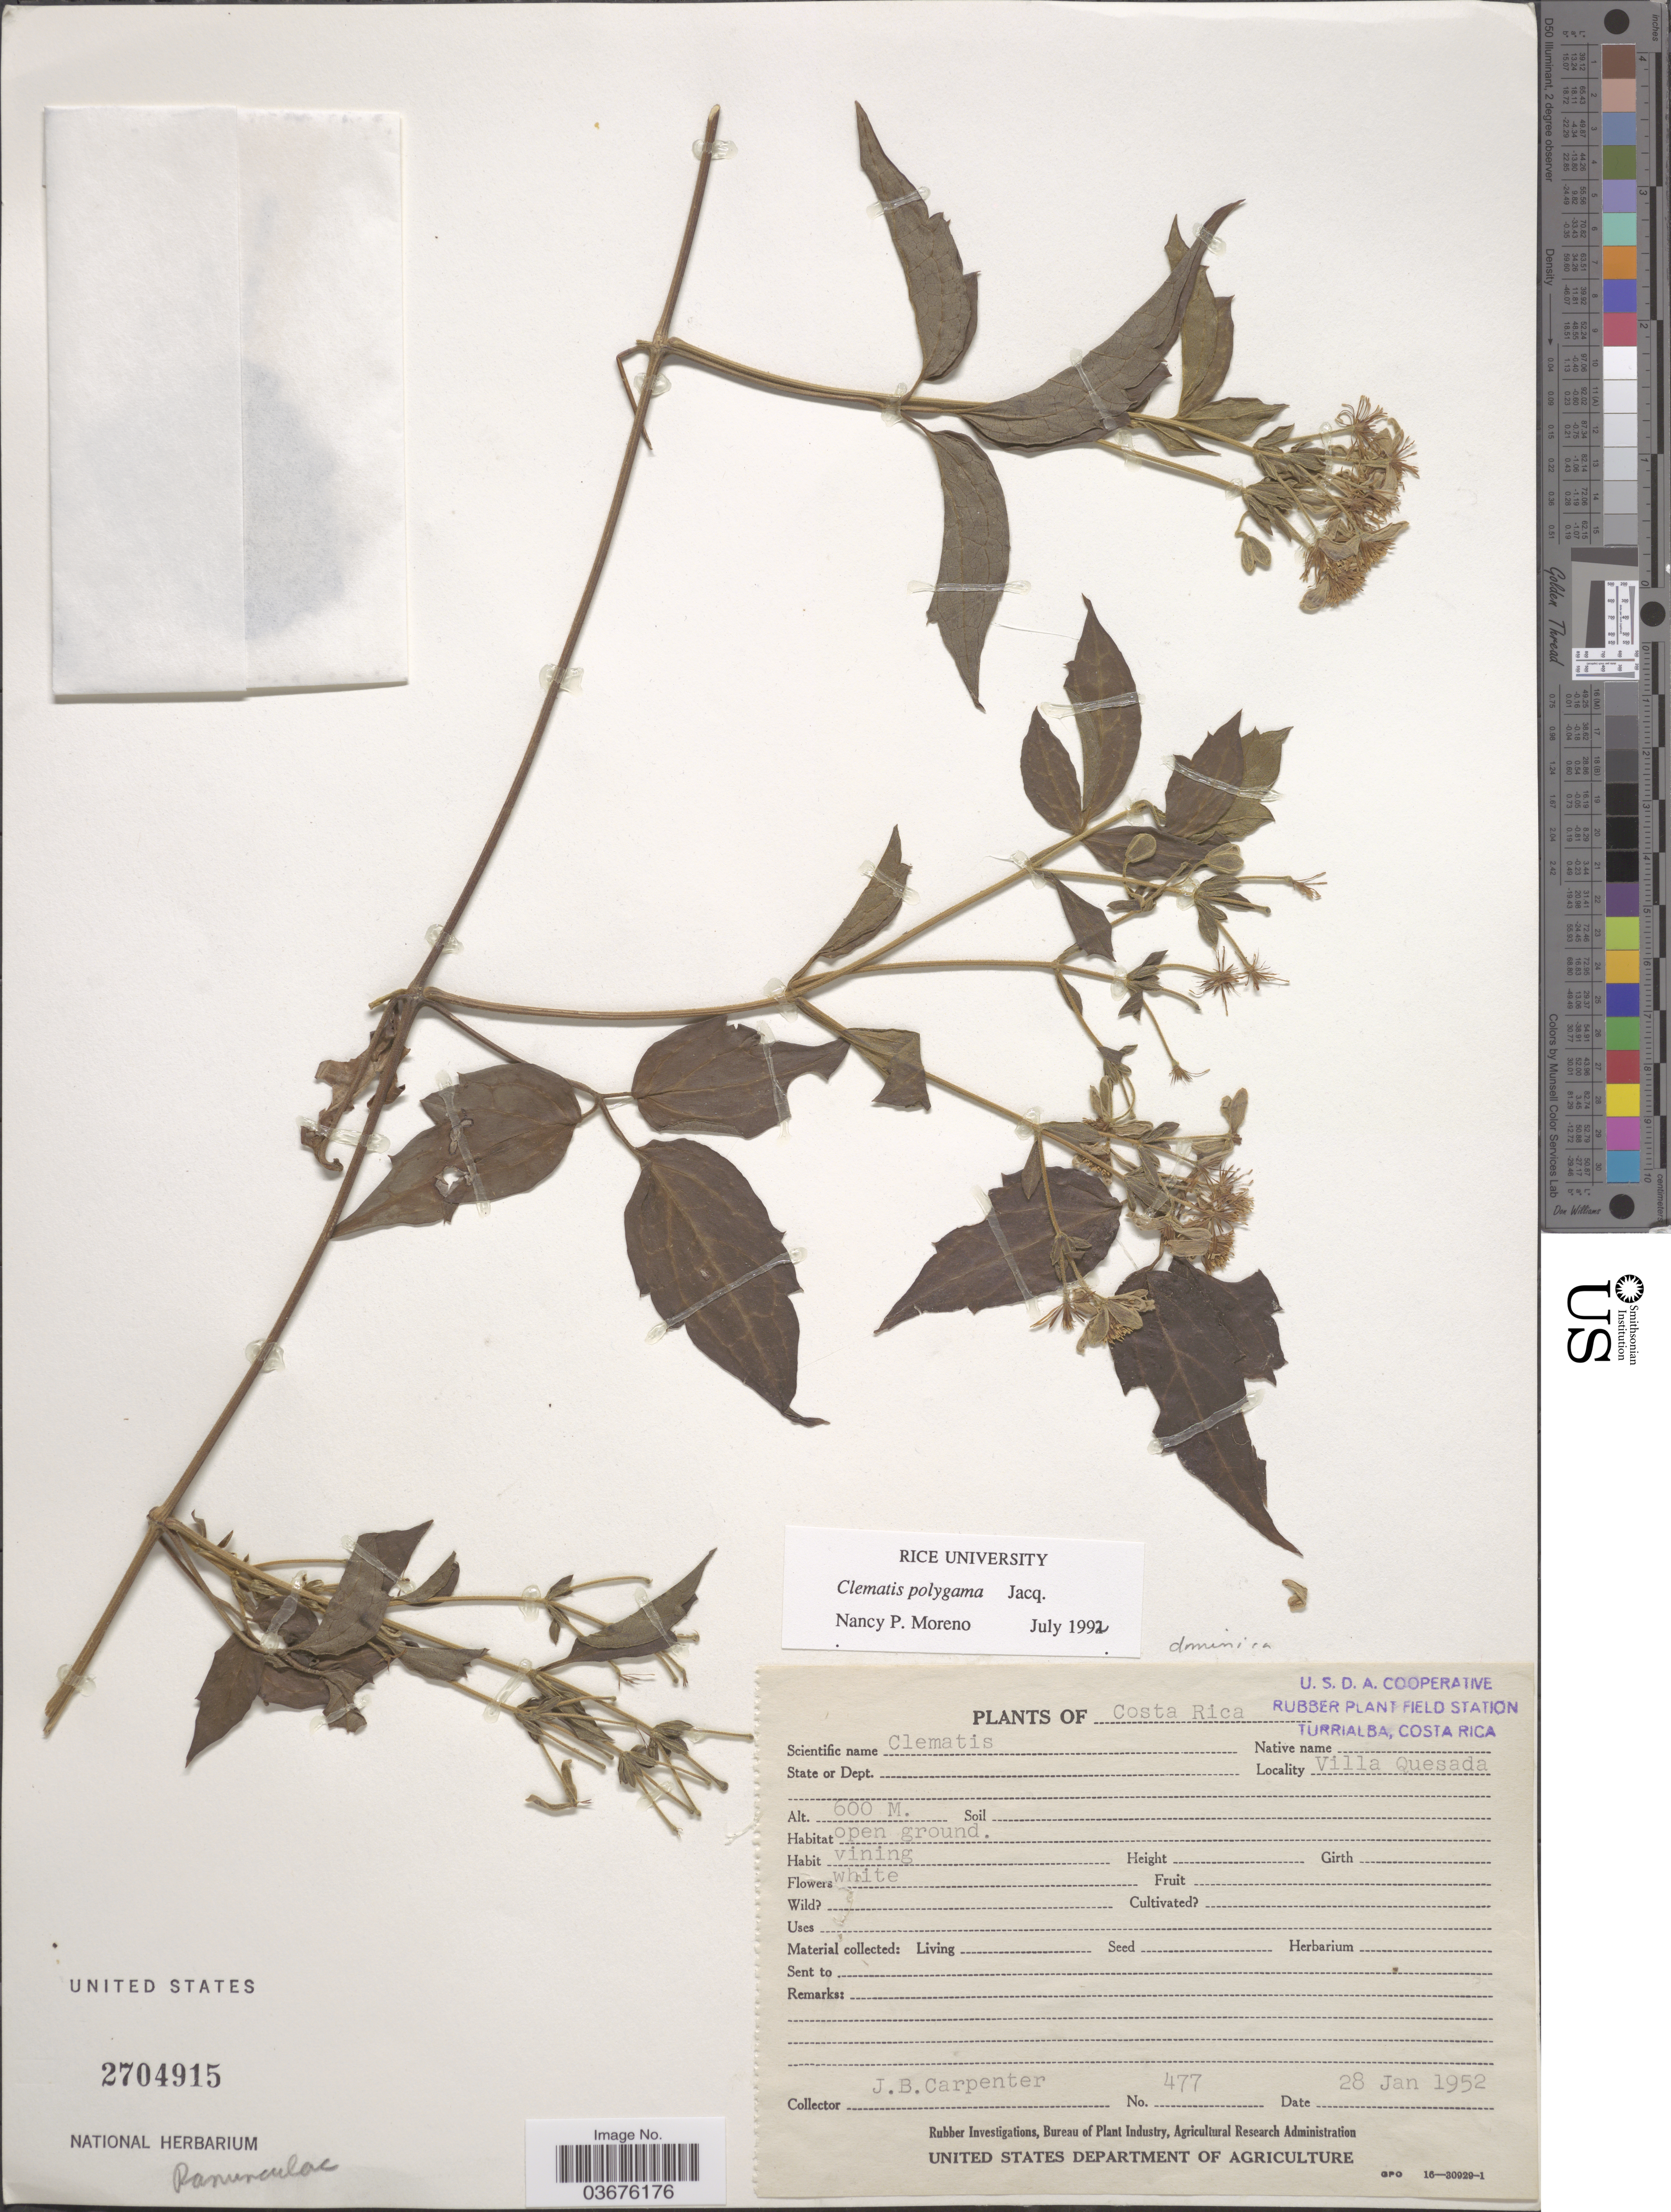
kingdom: Plantae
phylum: Tracheophyta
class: Magnoliopsida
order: Ranunculales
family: Ranunculaceae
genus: Clematis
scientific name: Clematis polygama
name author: Jacq.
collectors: J. Carpenter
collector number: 477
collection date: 1952-01-28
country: Costa Rica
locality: Villa Quesada.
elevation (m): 600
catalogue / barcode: US 2704915